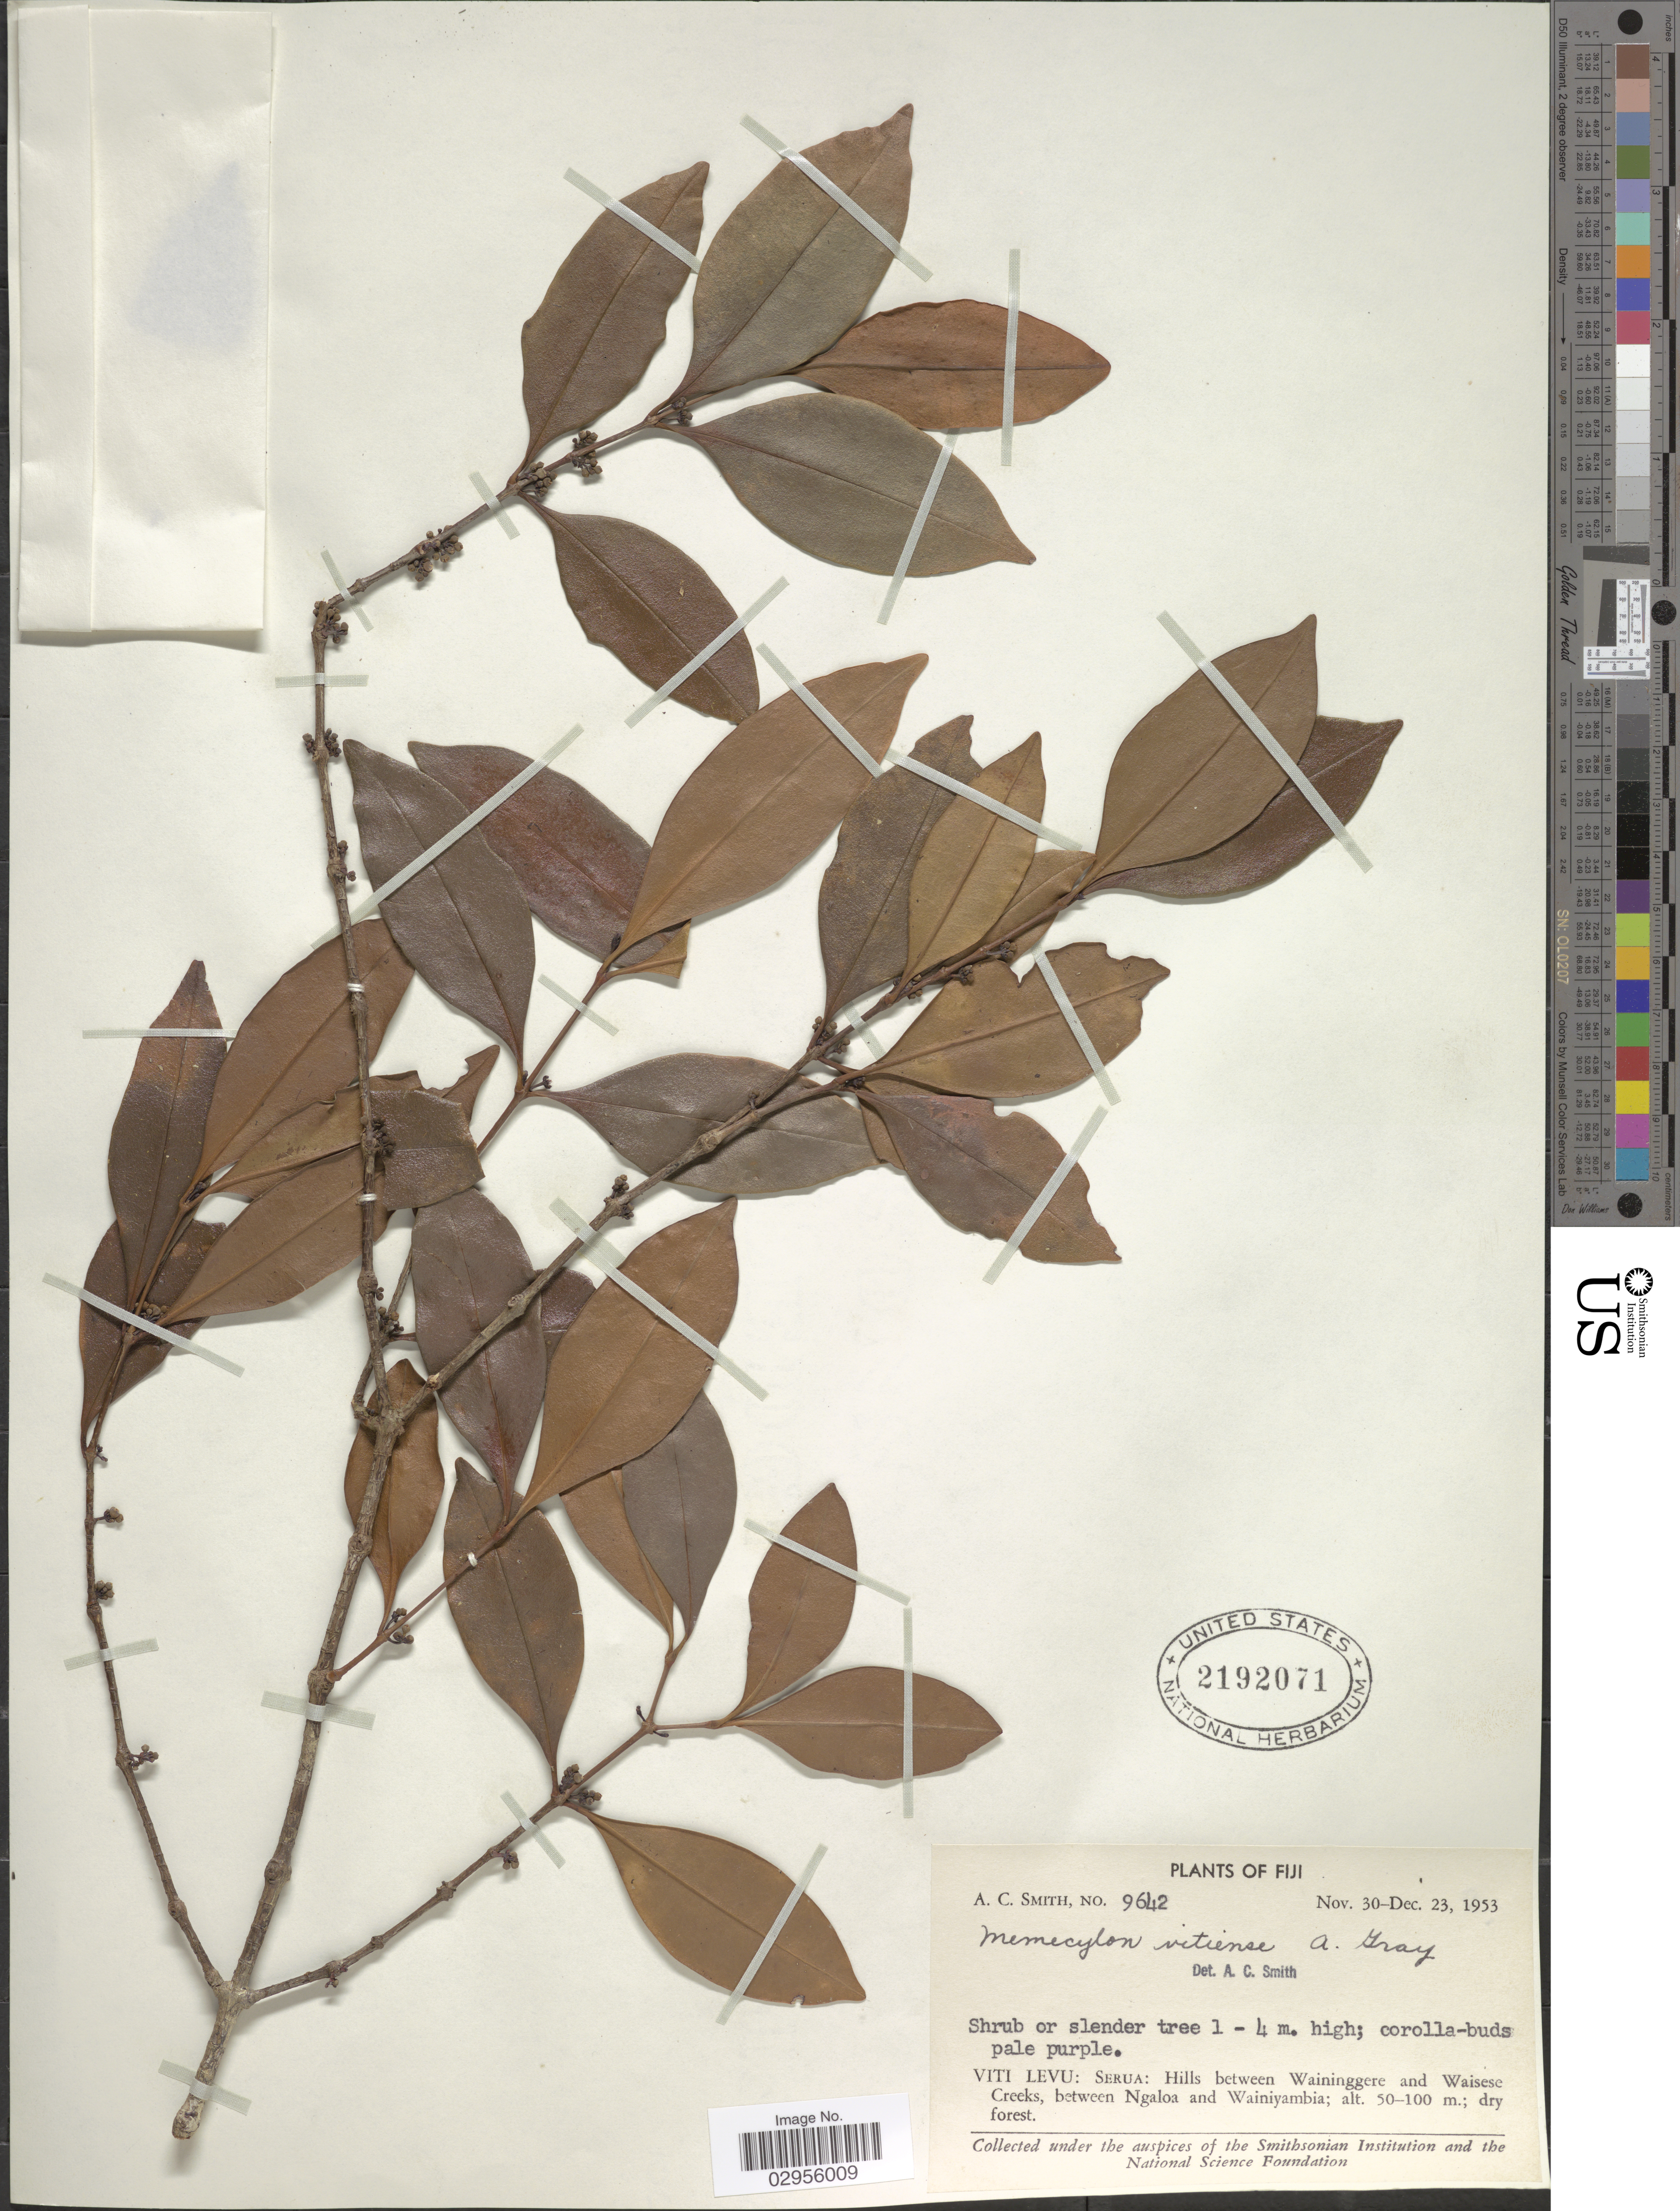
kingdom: Plantae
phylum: Tracheophyta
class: Magnoliopsida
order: Myrtales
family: Melastomataceae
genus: Memecylon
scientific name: Memecylon vitiense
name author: A. Gray in Wilkes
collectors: A. C. Smith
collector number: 9642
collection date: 1953-11-30/1953-12-23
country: Fiji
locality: Viti Levu: Serua: Hills between Waininggere and Waisese Creeks, between Ngaloa and Wainiyambia.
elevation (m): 50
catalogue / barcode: US 2192071